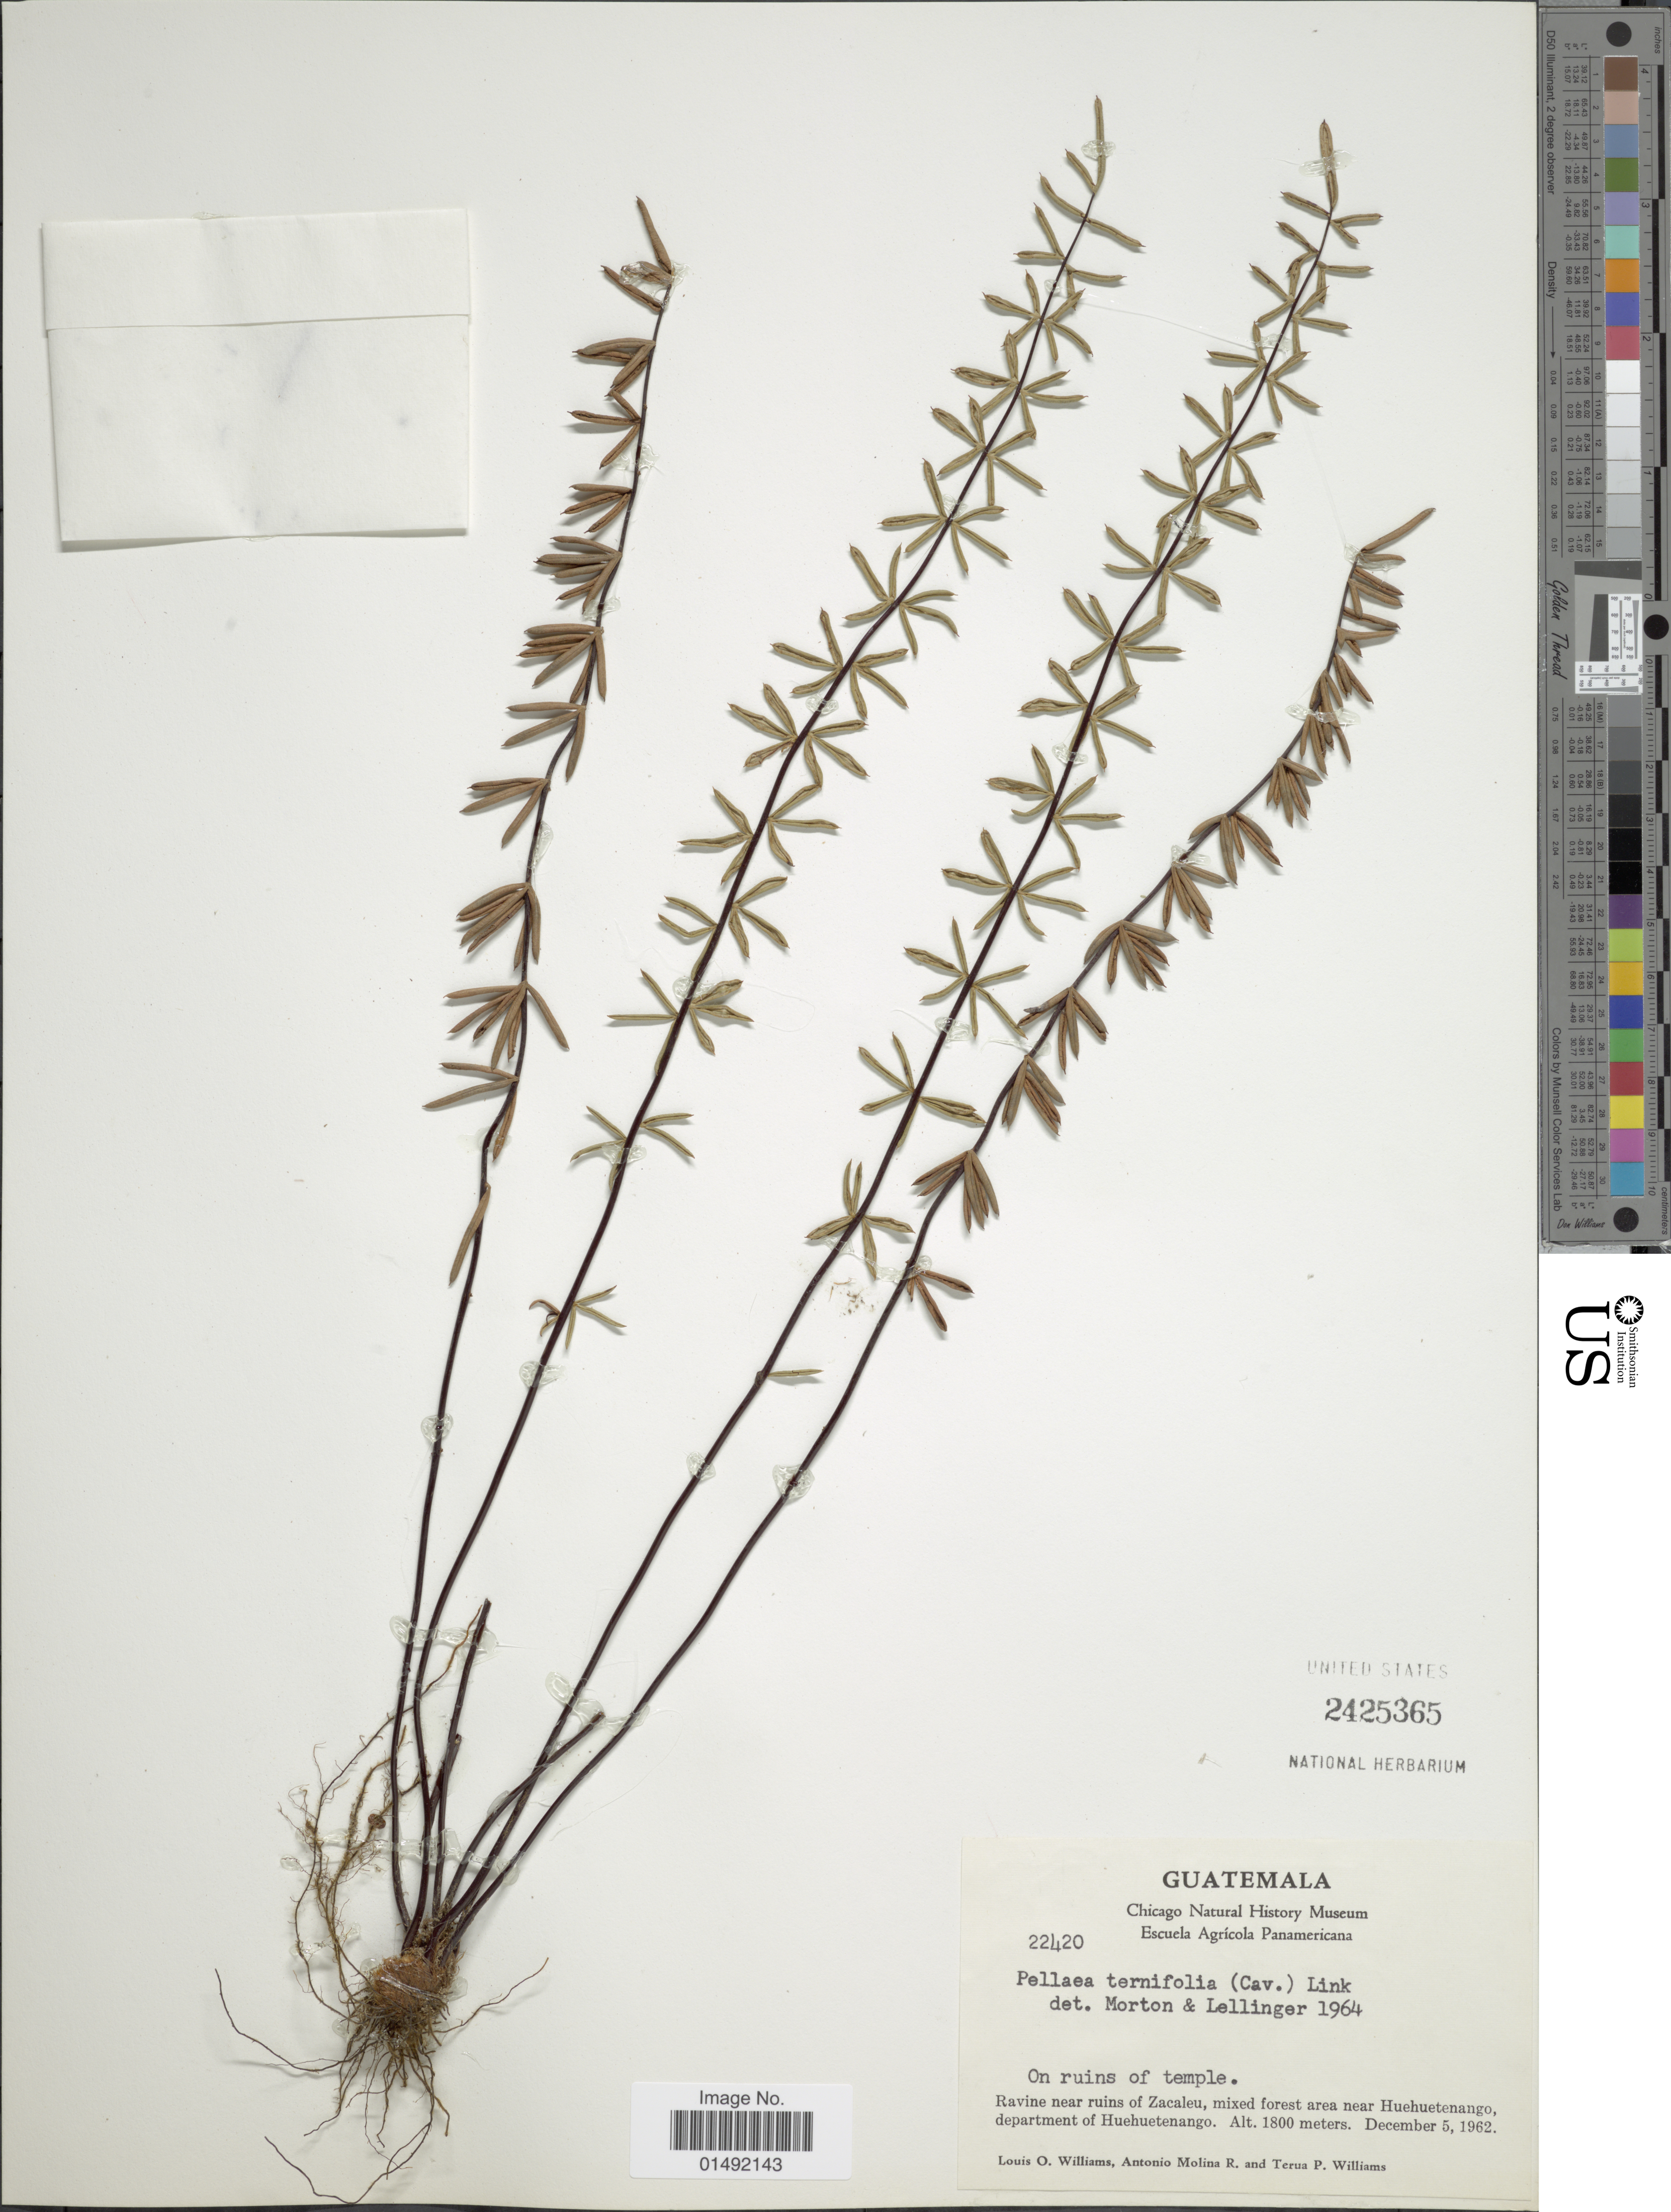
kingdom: Plantae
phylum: Tracheophyta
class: Polypodiopsida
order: Polypodiales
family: Pteridaceae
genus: Pellaea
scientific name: Pellaea ternifolia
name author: (Cav.) Link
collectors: L. O. Williams, A. Molina R. & T. P. Williams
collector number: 22420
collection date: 1962-12-05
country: Guatemala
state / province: Huehuetenango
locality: Ravine near ruins of Zacaleu, mixed forest area near Huehuetenango, Department of Huehuetenango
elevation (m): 1800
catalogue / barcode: US 2425365